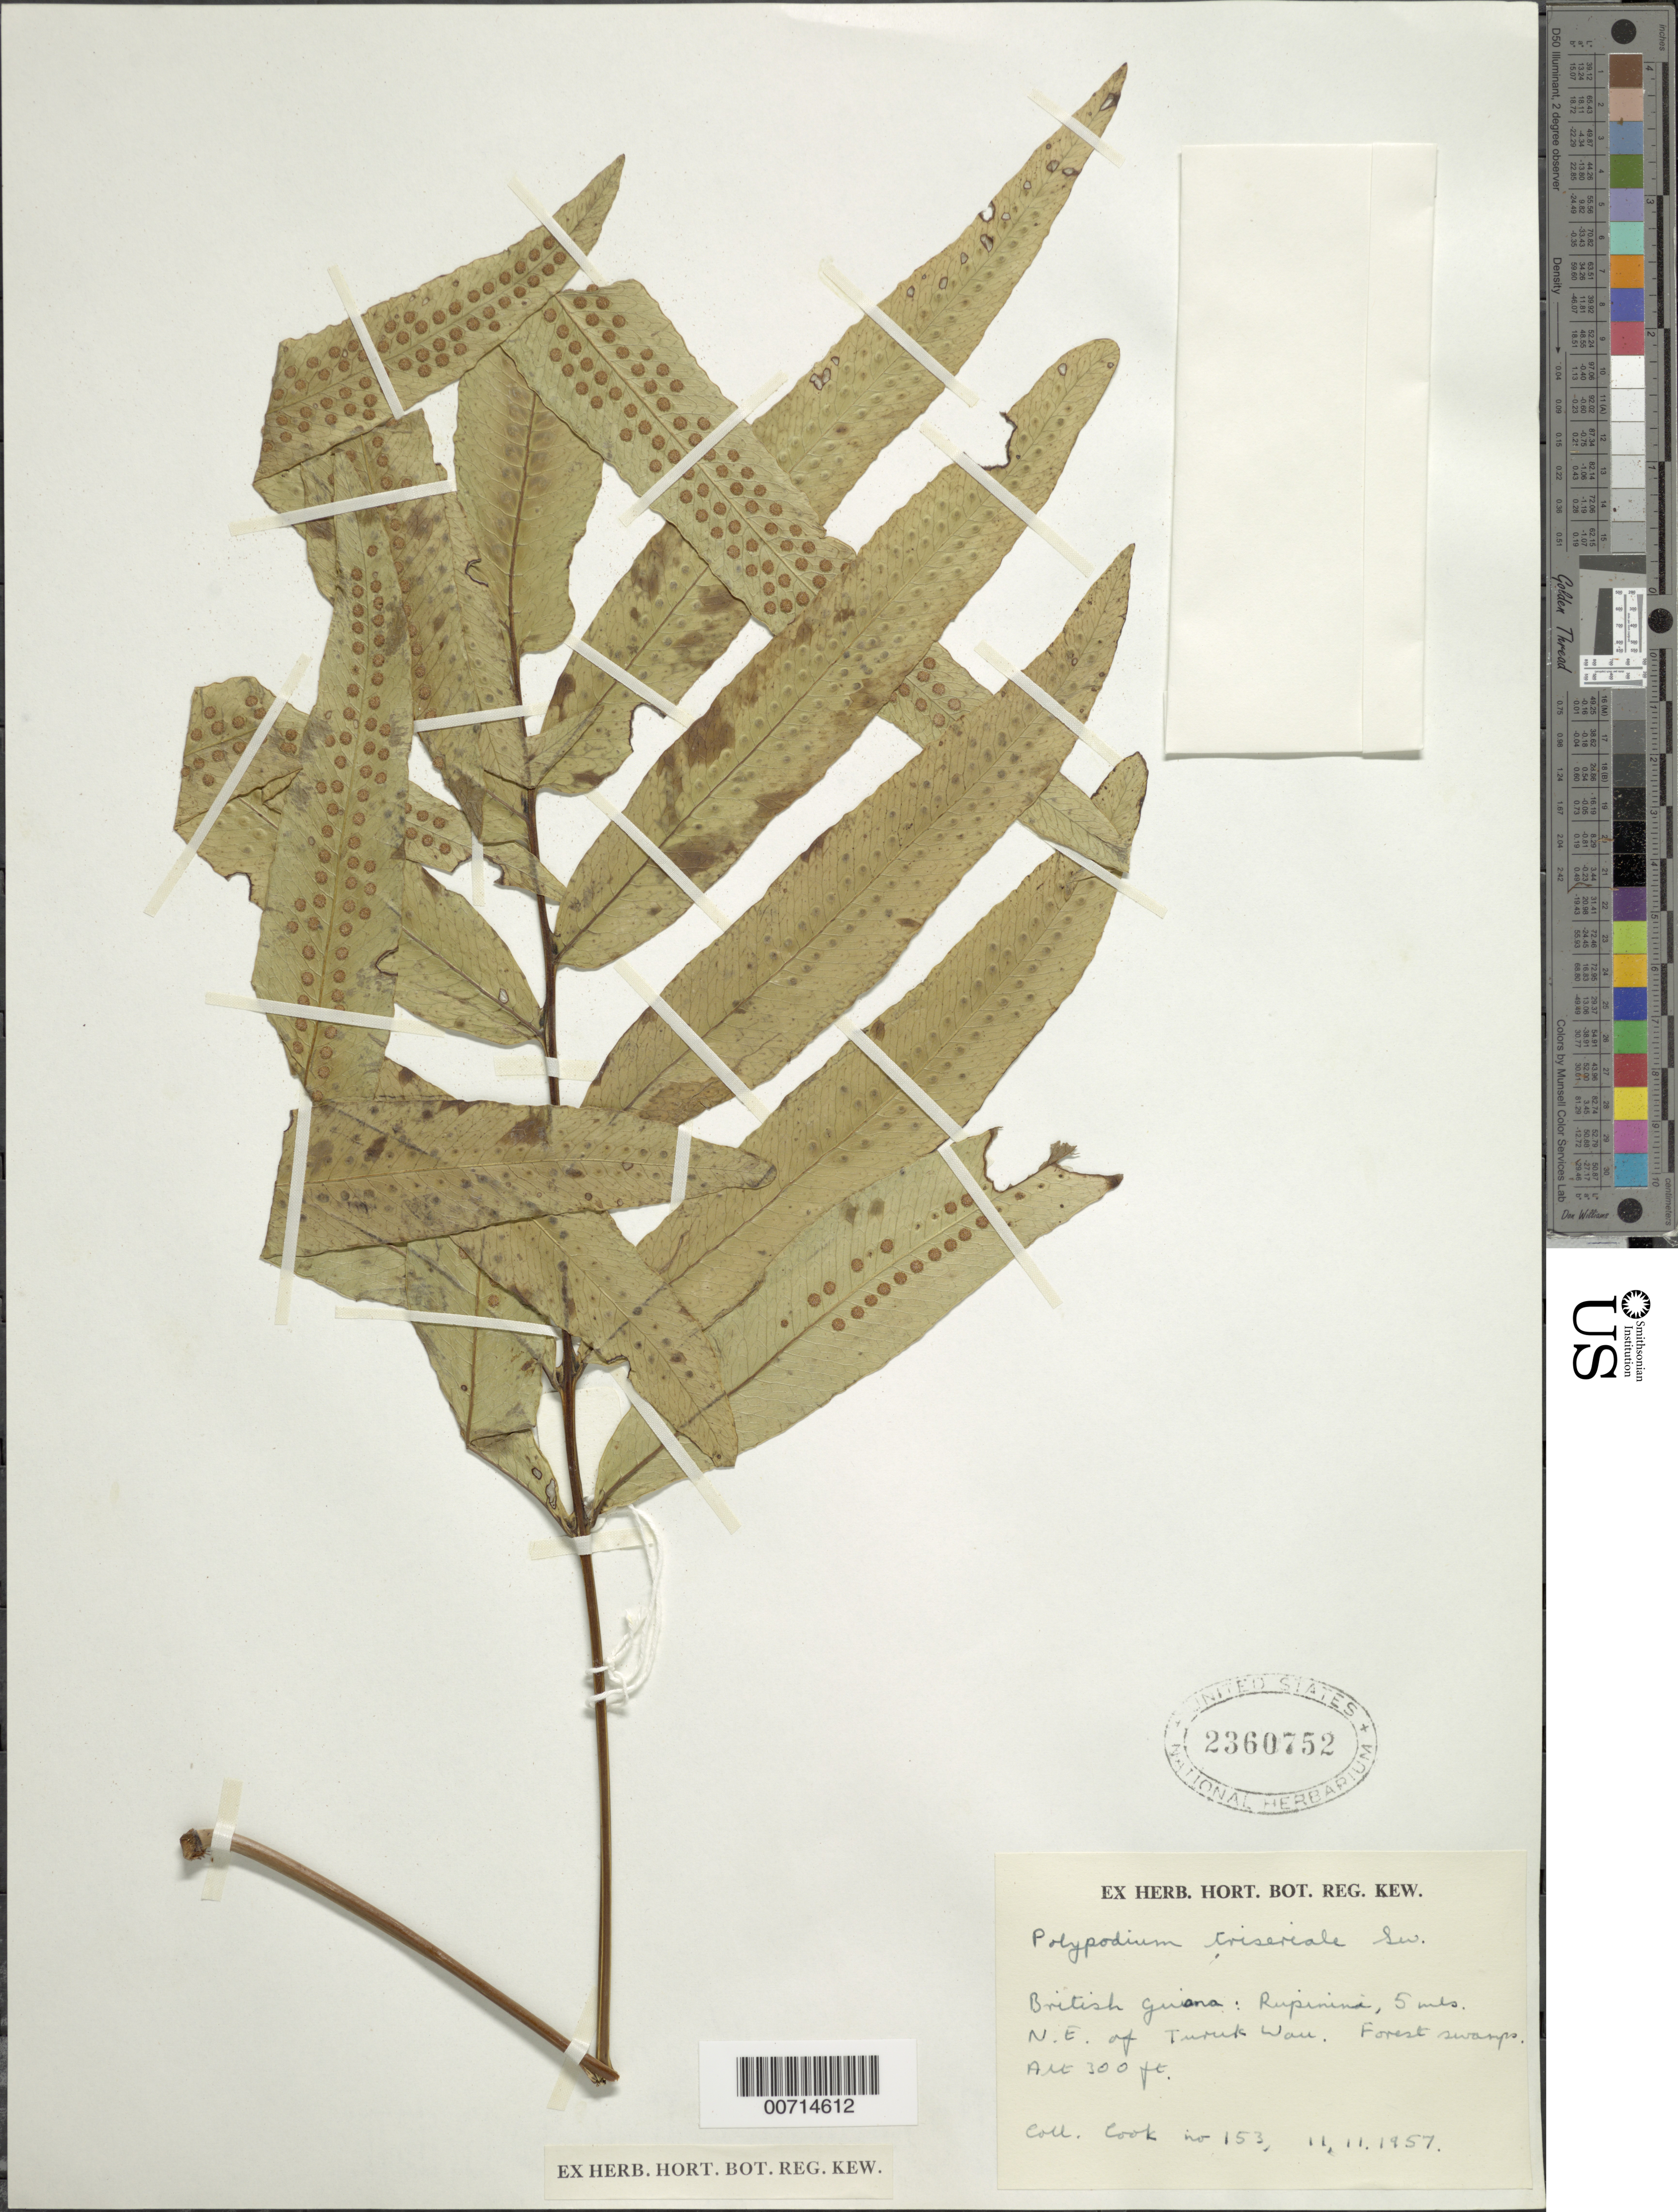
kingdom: Plantae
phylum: Tracheophyta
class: Polypodiopsida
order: Polypodiales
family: Polypodiaceae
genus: Serpocaulon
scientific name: Serpocaulon triseriale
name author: (Sw.) A.R. Sm.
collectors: C. D. K. Cook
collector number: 153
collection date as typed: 11-Nov-57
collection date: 1957-11-11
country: Guyana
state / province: U. Takutu-U. Essequibo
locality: Rupununi, 5 mi NE of Turuk Wau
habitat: Forest swamps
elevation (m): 91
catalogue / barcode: US 2360752